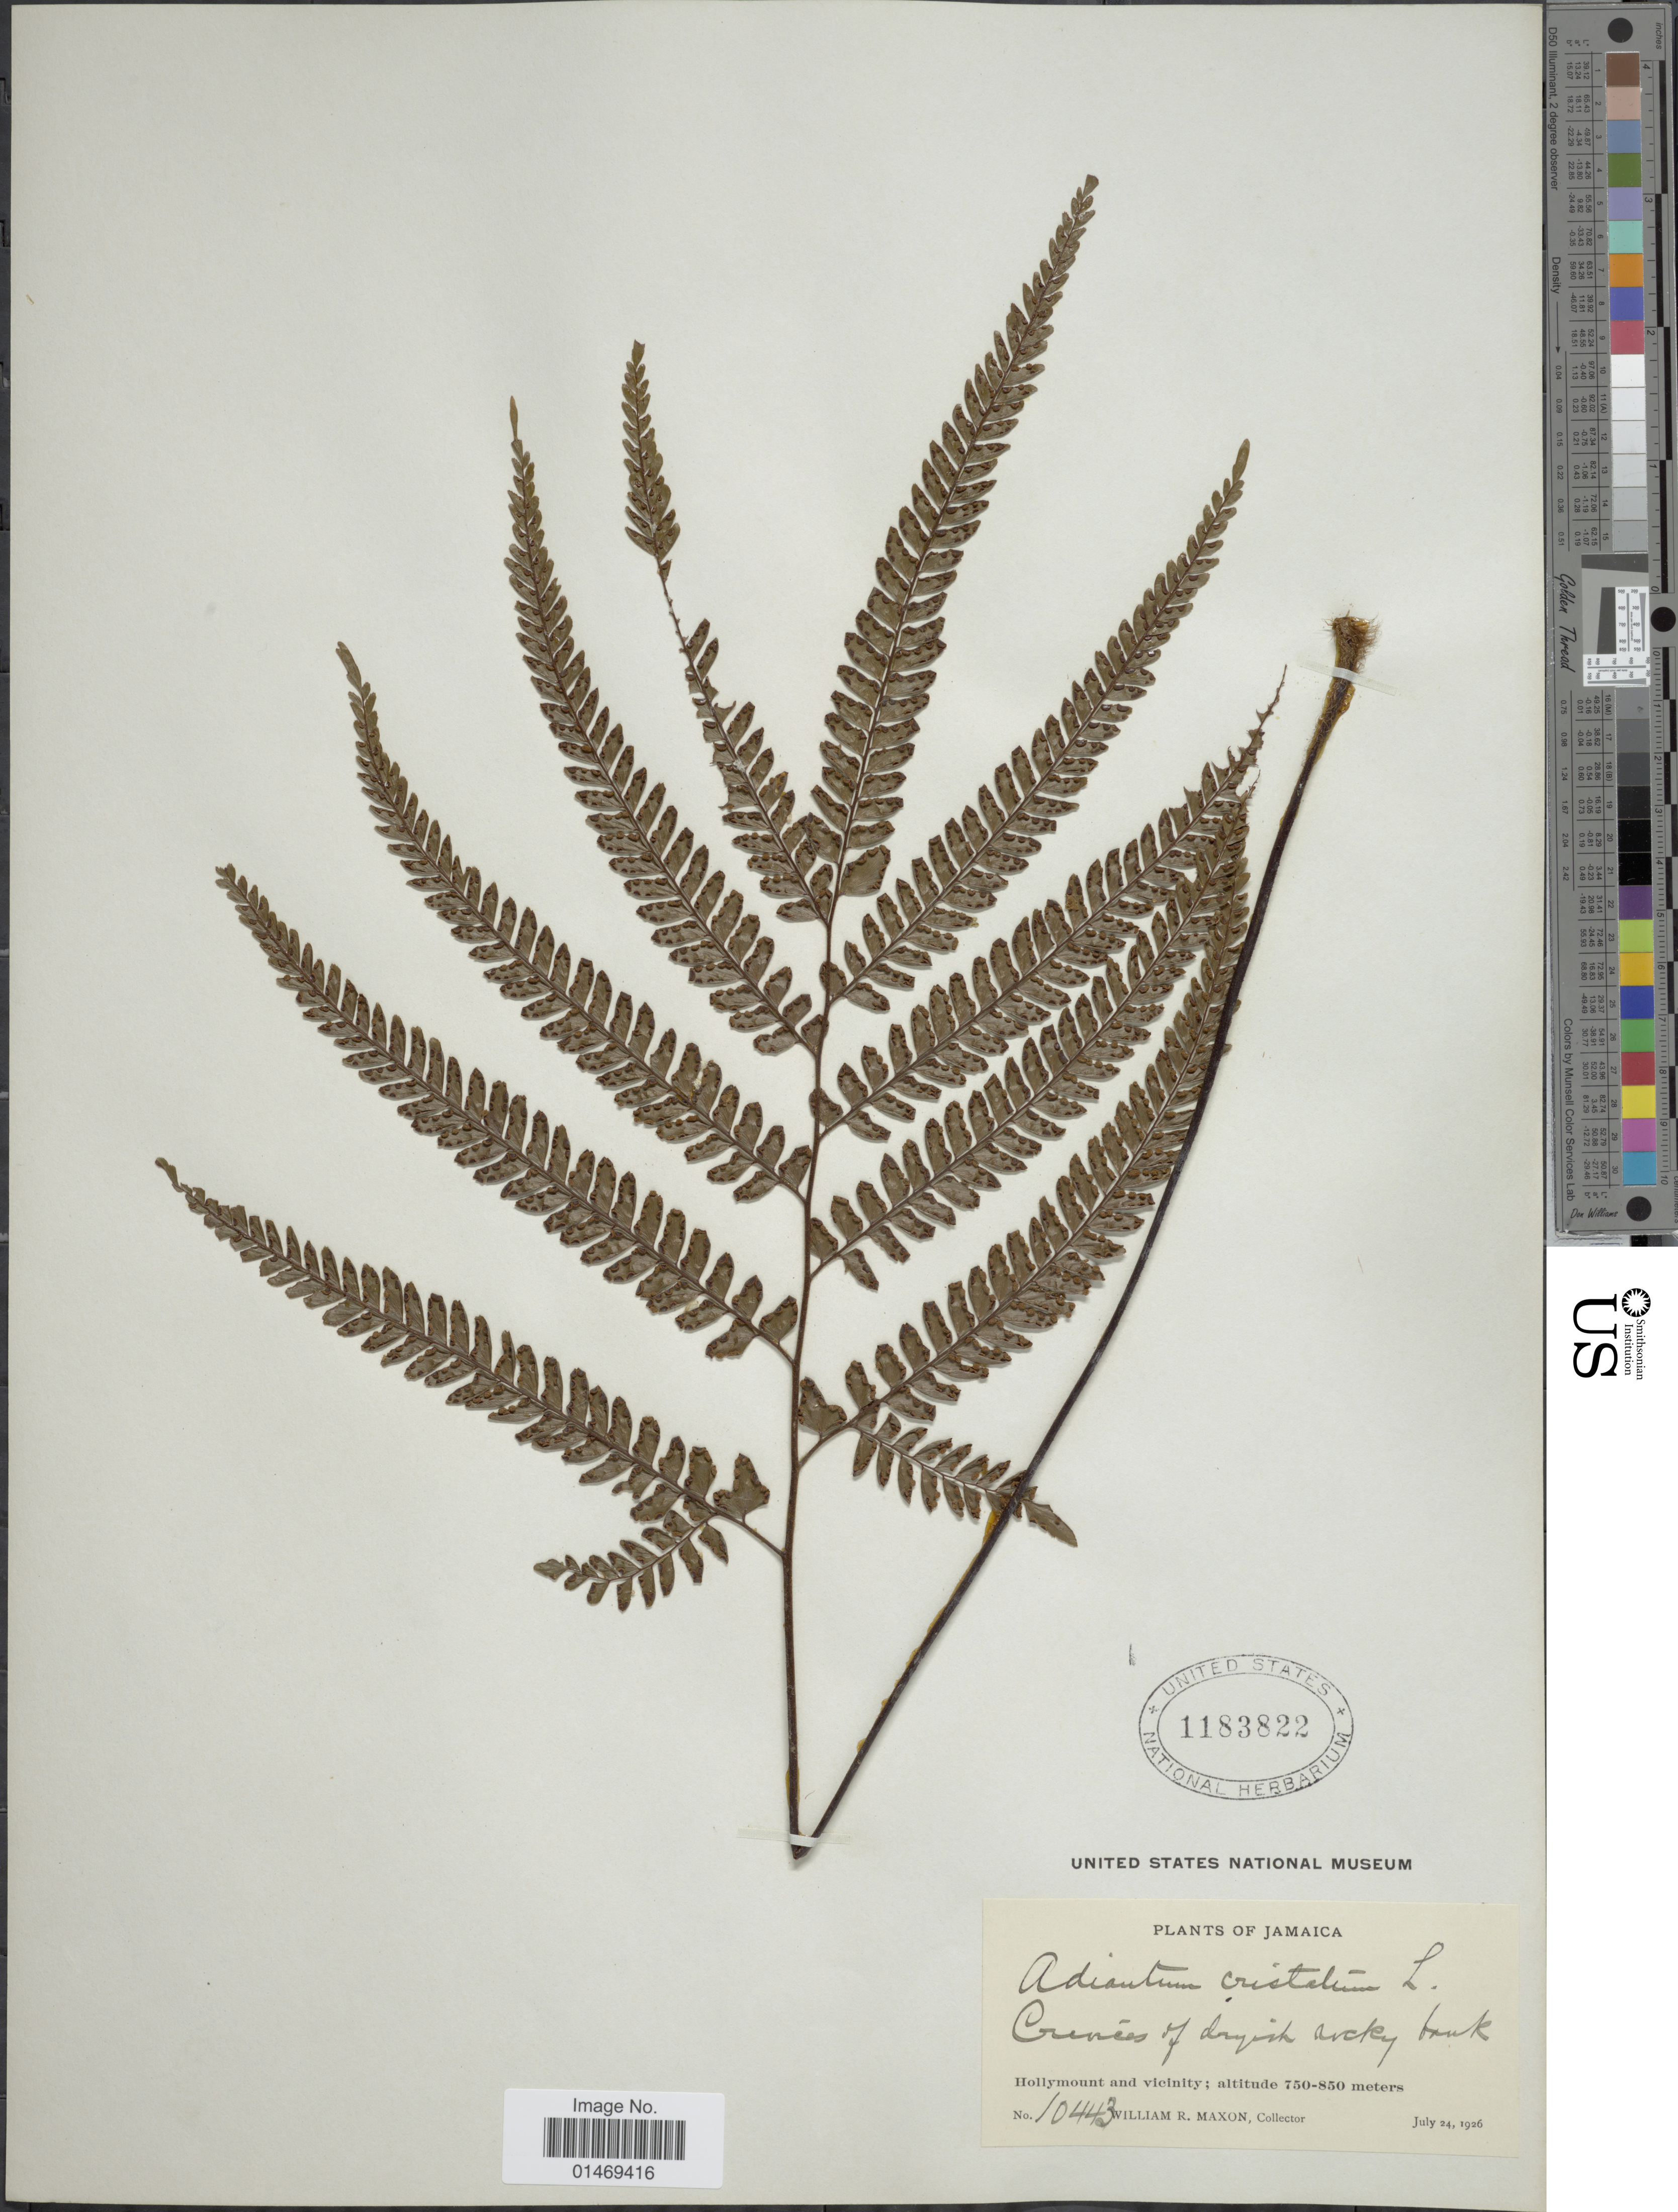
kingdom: Plantae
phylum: Tracheophyta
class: Polypodiopsida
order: Polypodiales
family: Pteridaceae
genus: Adiantum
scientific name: Adiantum pyramidale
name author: (L.) Willd.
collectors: W. R. Maxon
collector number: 10443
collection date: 1926-07-24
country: Jamaica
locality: Hollymount and vicinity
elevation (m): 750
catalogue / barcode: US 1183822